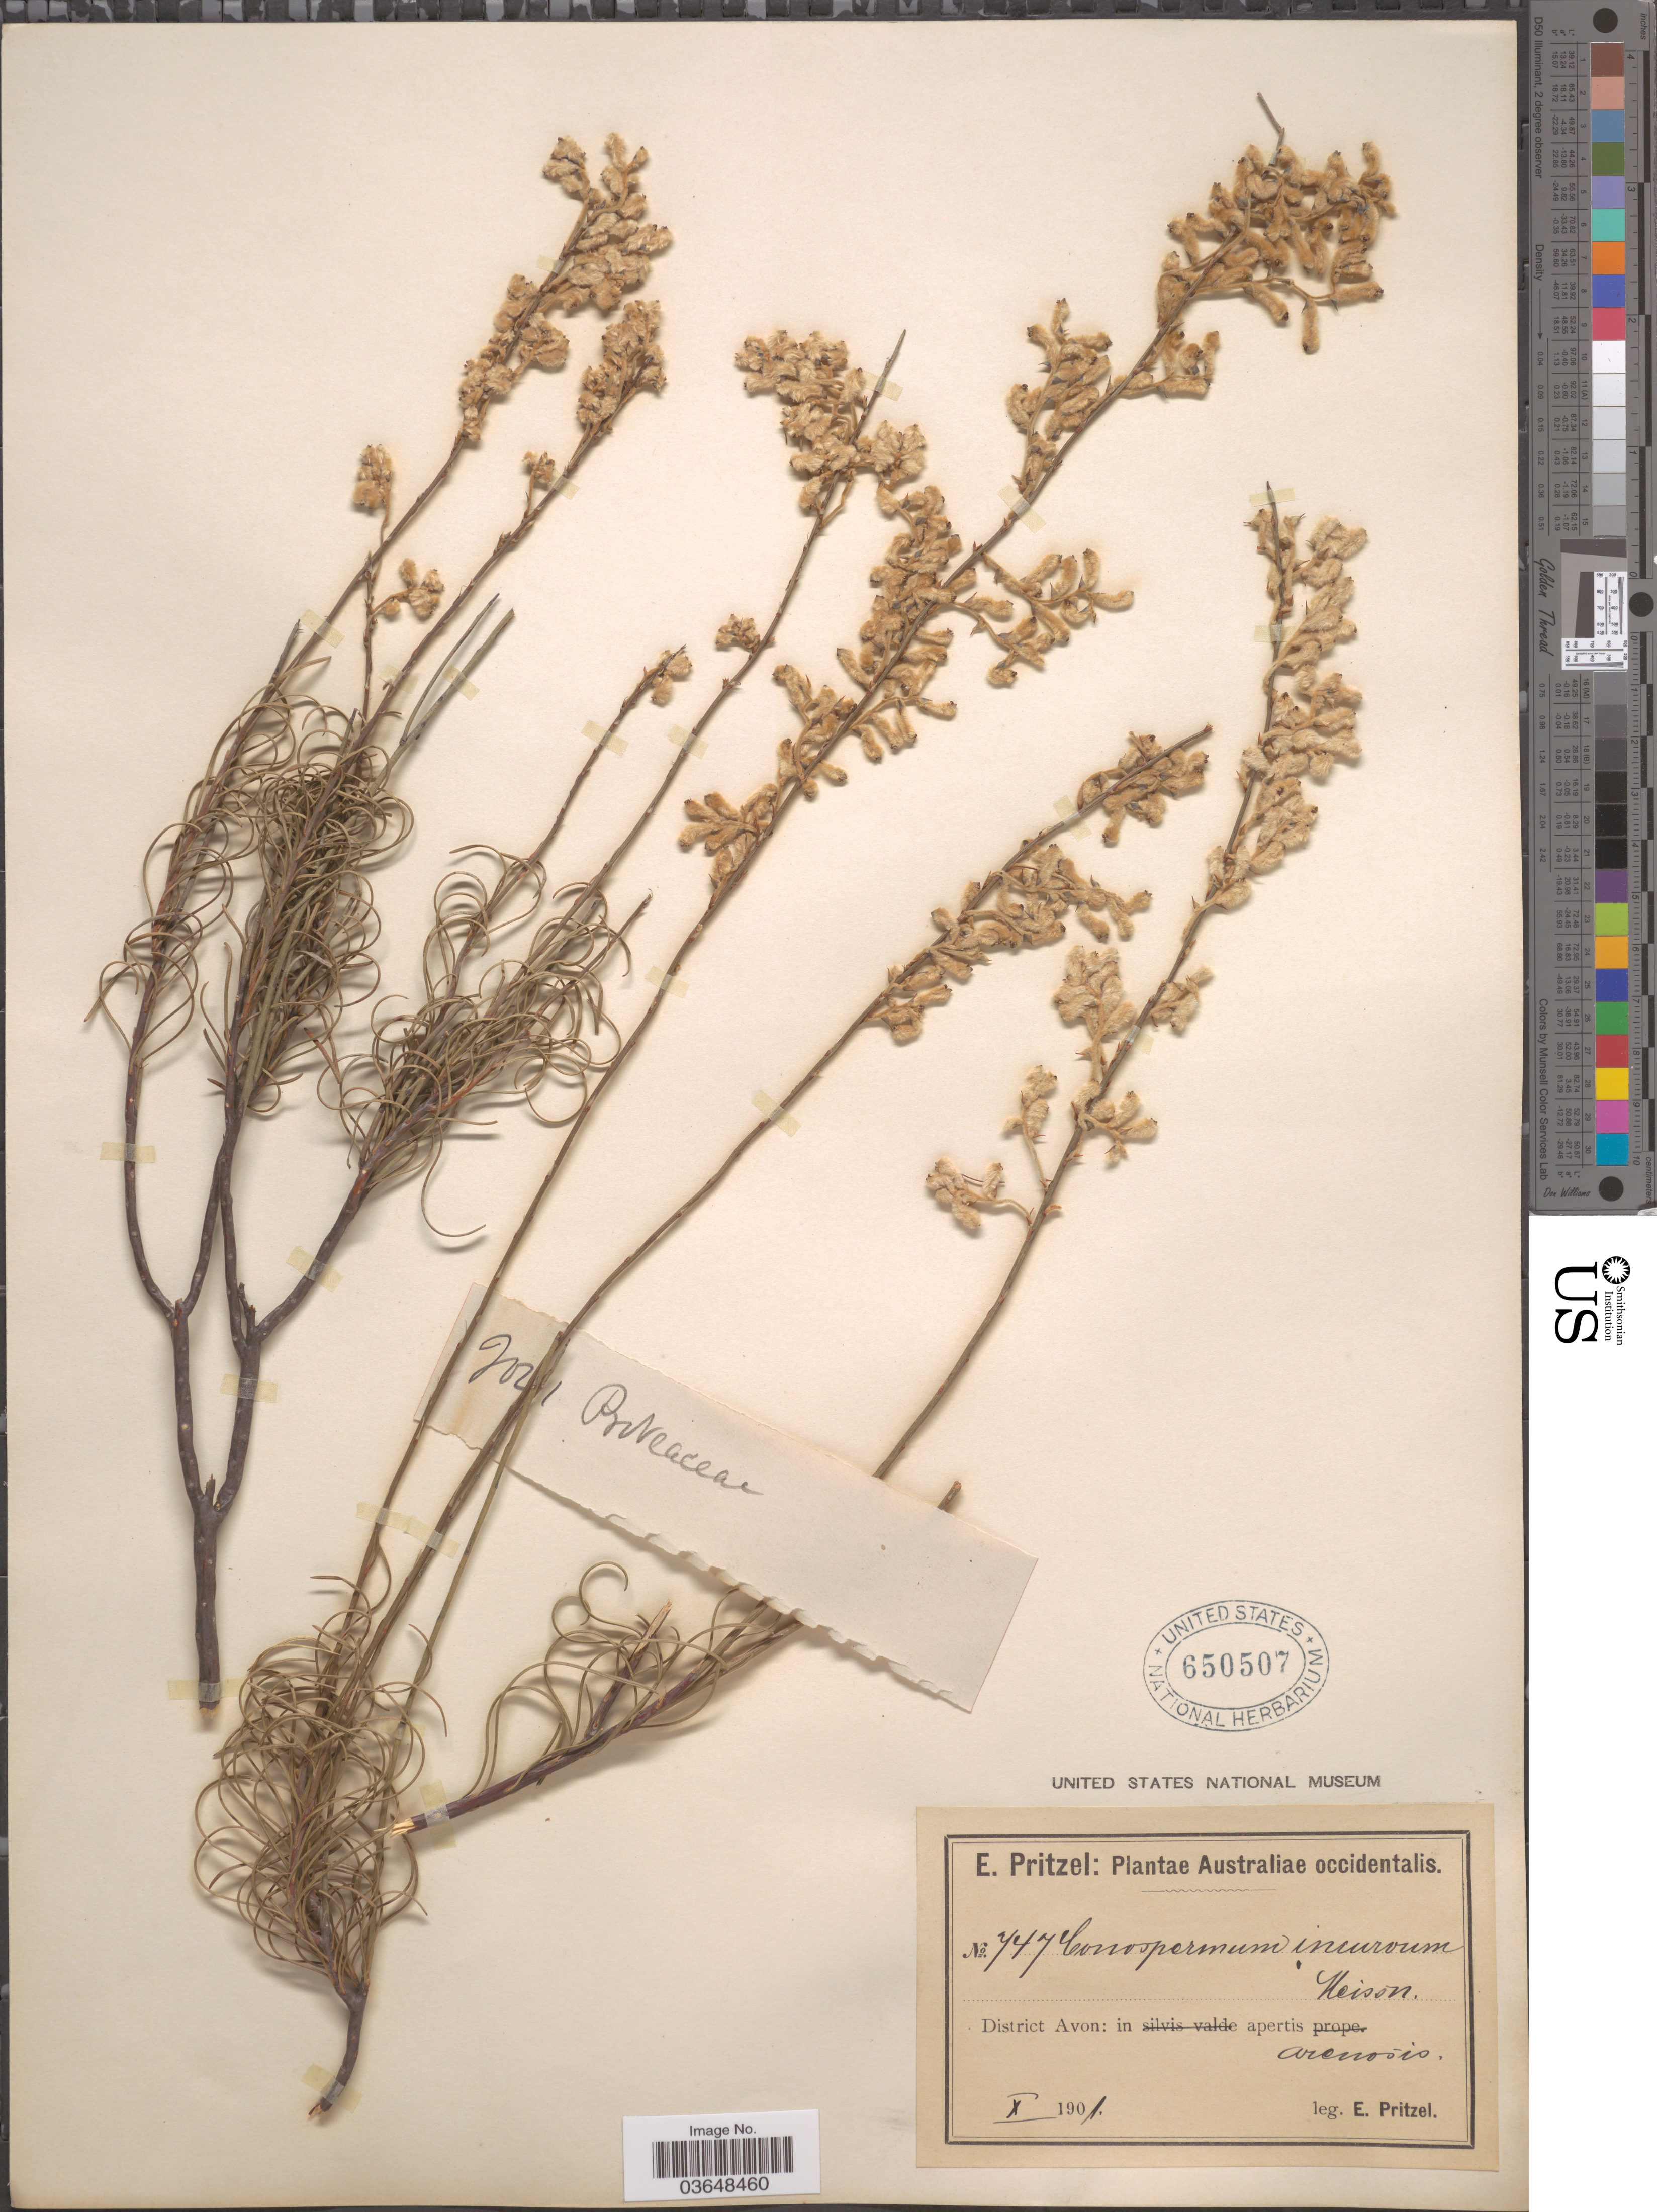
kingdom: Plantae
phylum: Tracheophyta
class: Magnoliopsida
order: Proteales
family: Proteaceae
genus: Conospermum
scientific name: Conospermum incurvum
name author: Lindl.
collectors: E. G. Pritzel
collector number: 747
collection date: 1901-10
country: Australia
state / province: Western Australia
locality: District Avon: in apertis arenosis.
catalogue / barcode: US 650507